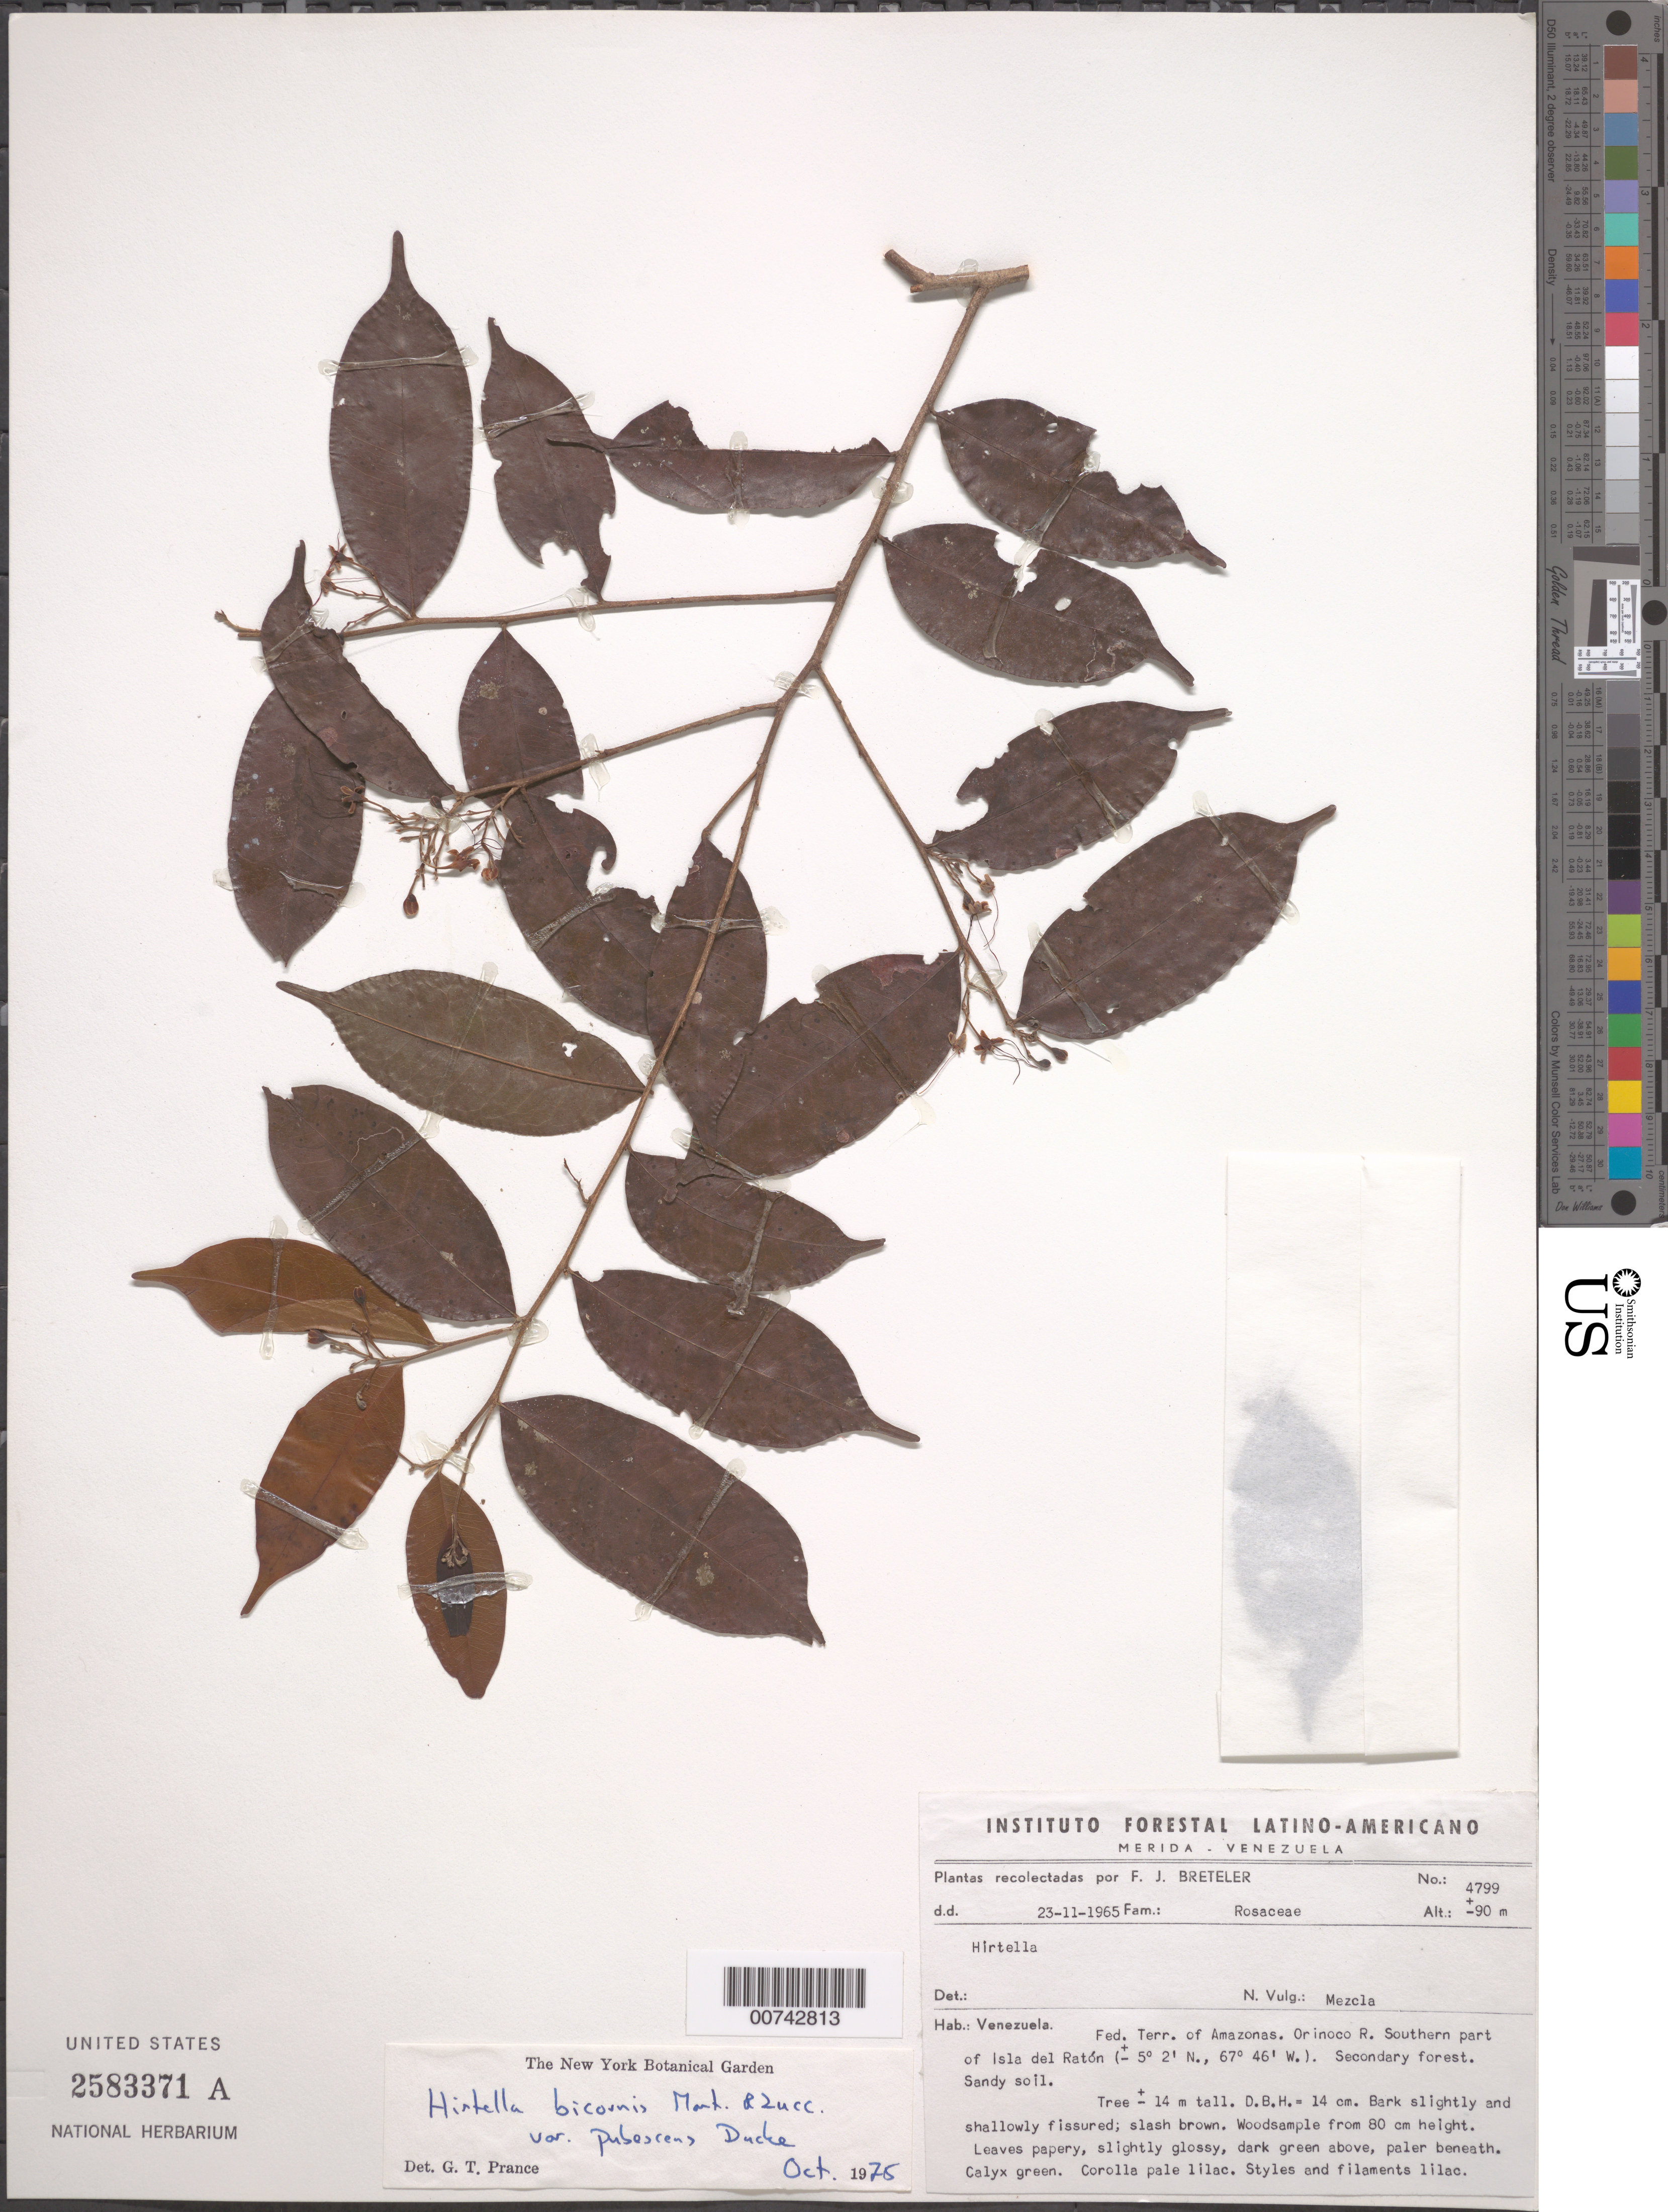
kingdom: Plantae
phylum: Tracheophyta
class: Magnoliopsida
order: Malpighiales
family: Chrysobalanaceae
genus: Hirtella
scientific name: Hirtella bicornis var. pubescens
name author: Ducke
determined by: Prance, G. T.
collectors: F. J. Breteler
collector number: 4799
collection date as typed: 23-Nov-65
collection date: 1965-11-23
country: Venezuela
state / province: Amazonas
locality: Orinoco R., southern part of Isla del Ratón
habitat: Secondary forest, sandy soil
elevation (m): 90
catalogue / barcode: US 2583371A